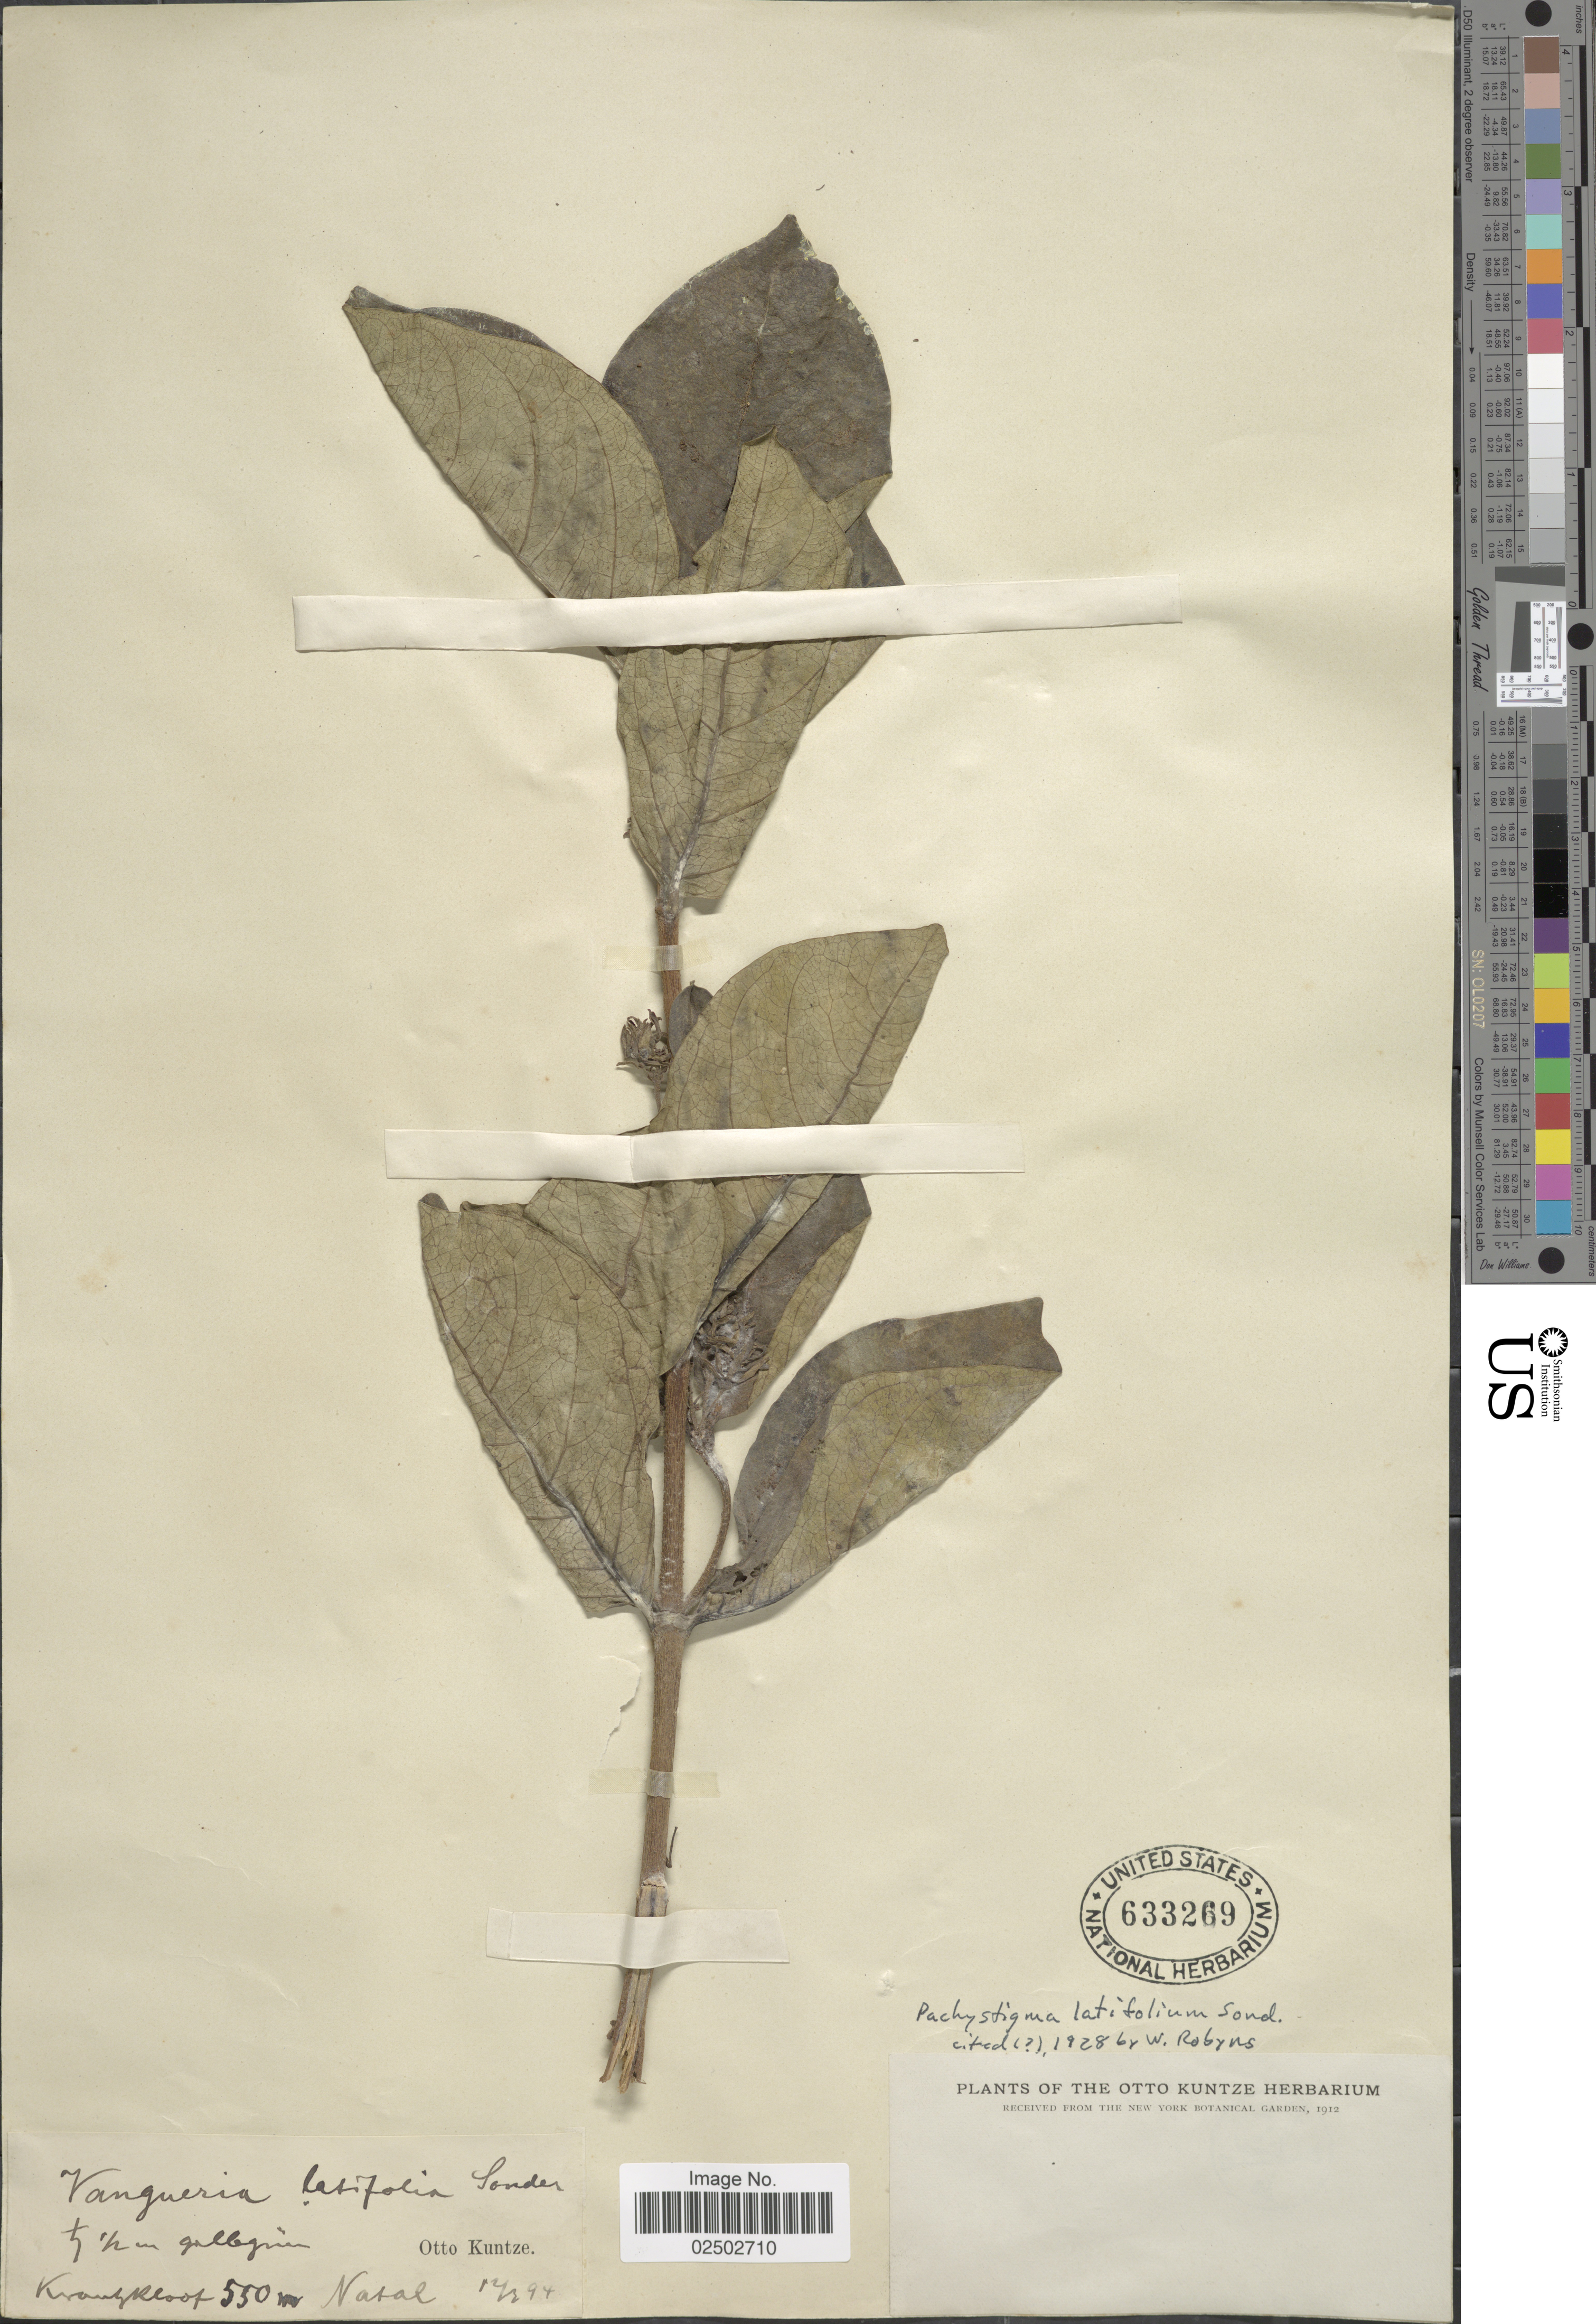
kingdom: Plantae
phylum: Tracheophyta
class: Magnoliopsida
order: Gentianales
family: Rubiaceae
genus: Vangueria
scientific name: Vangueria latifolia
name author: Sond.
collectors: C.E.O. Kuntze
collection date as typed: Transcribed d/m/y: 12/3/94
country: South Africa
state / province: KwaZulu-Natal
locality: Kranskloof Natal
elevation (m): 550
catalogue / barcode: US 633269